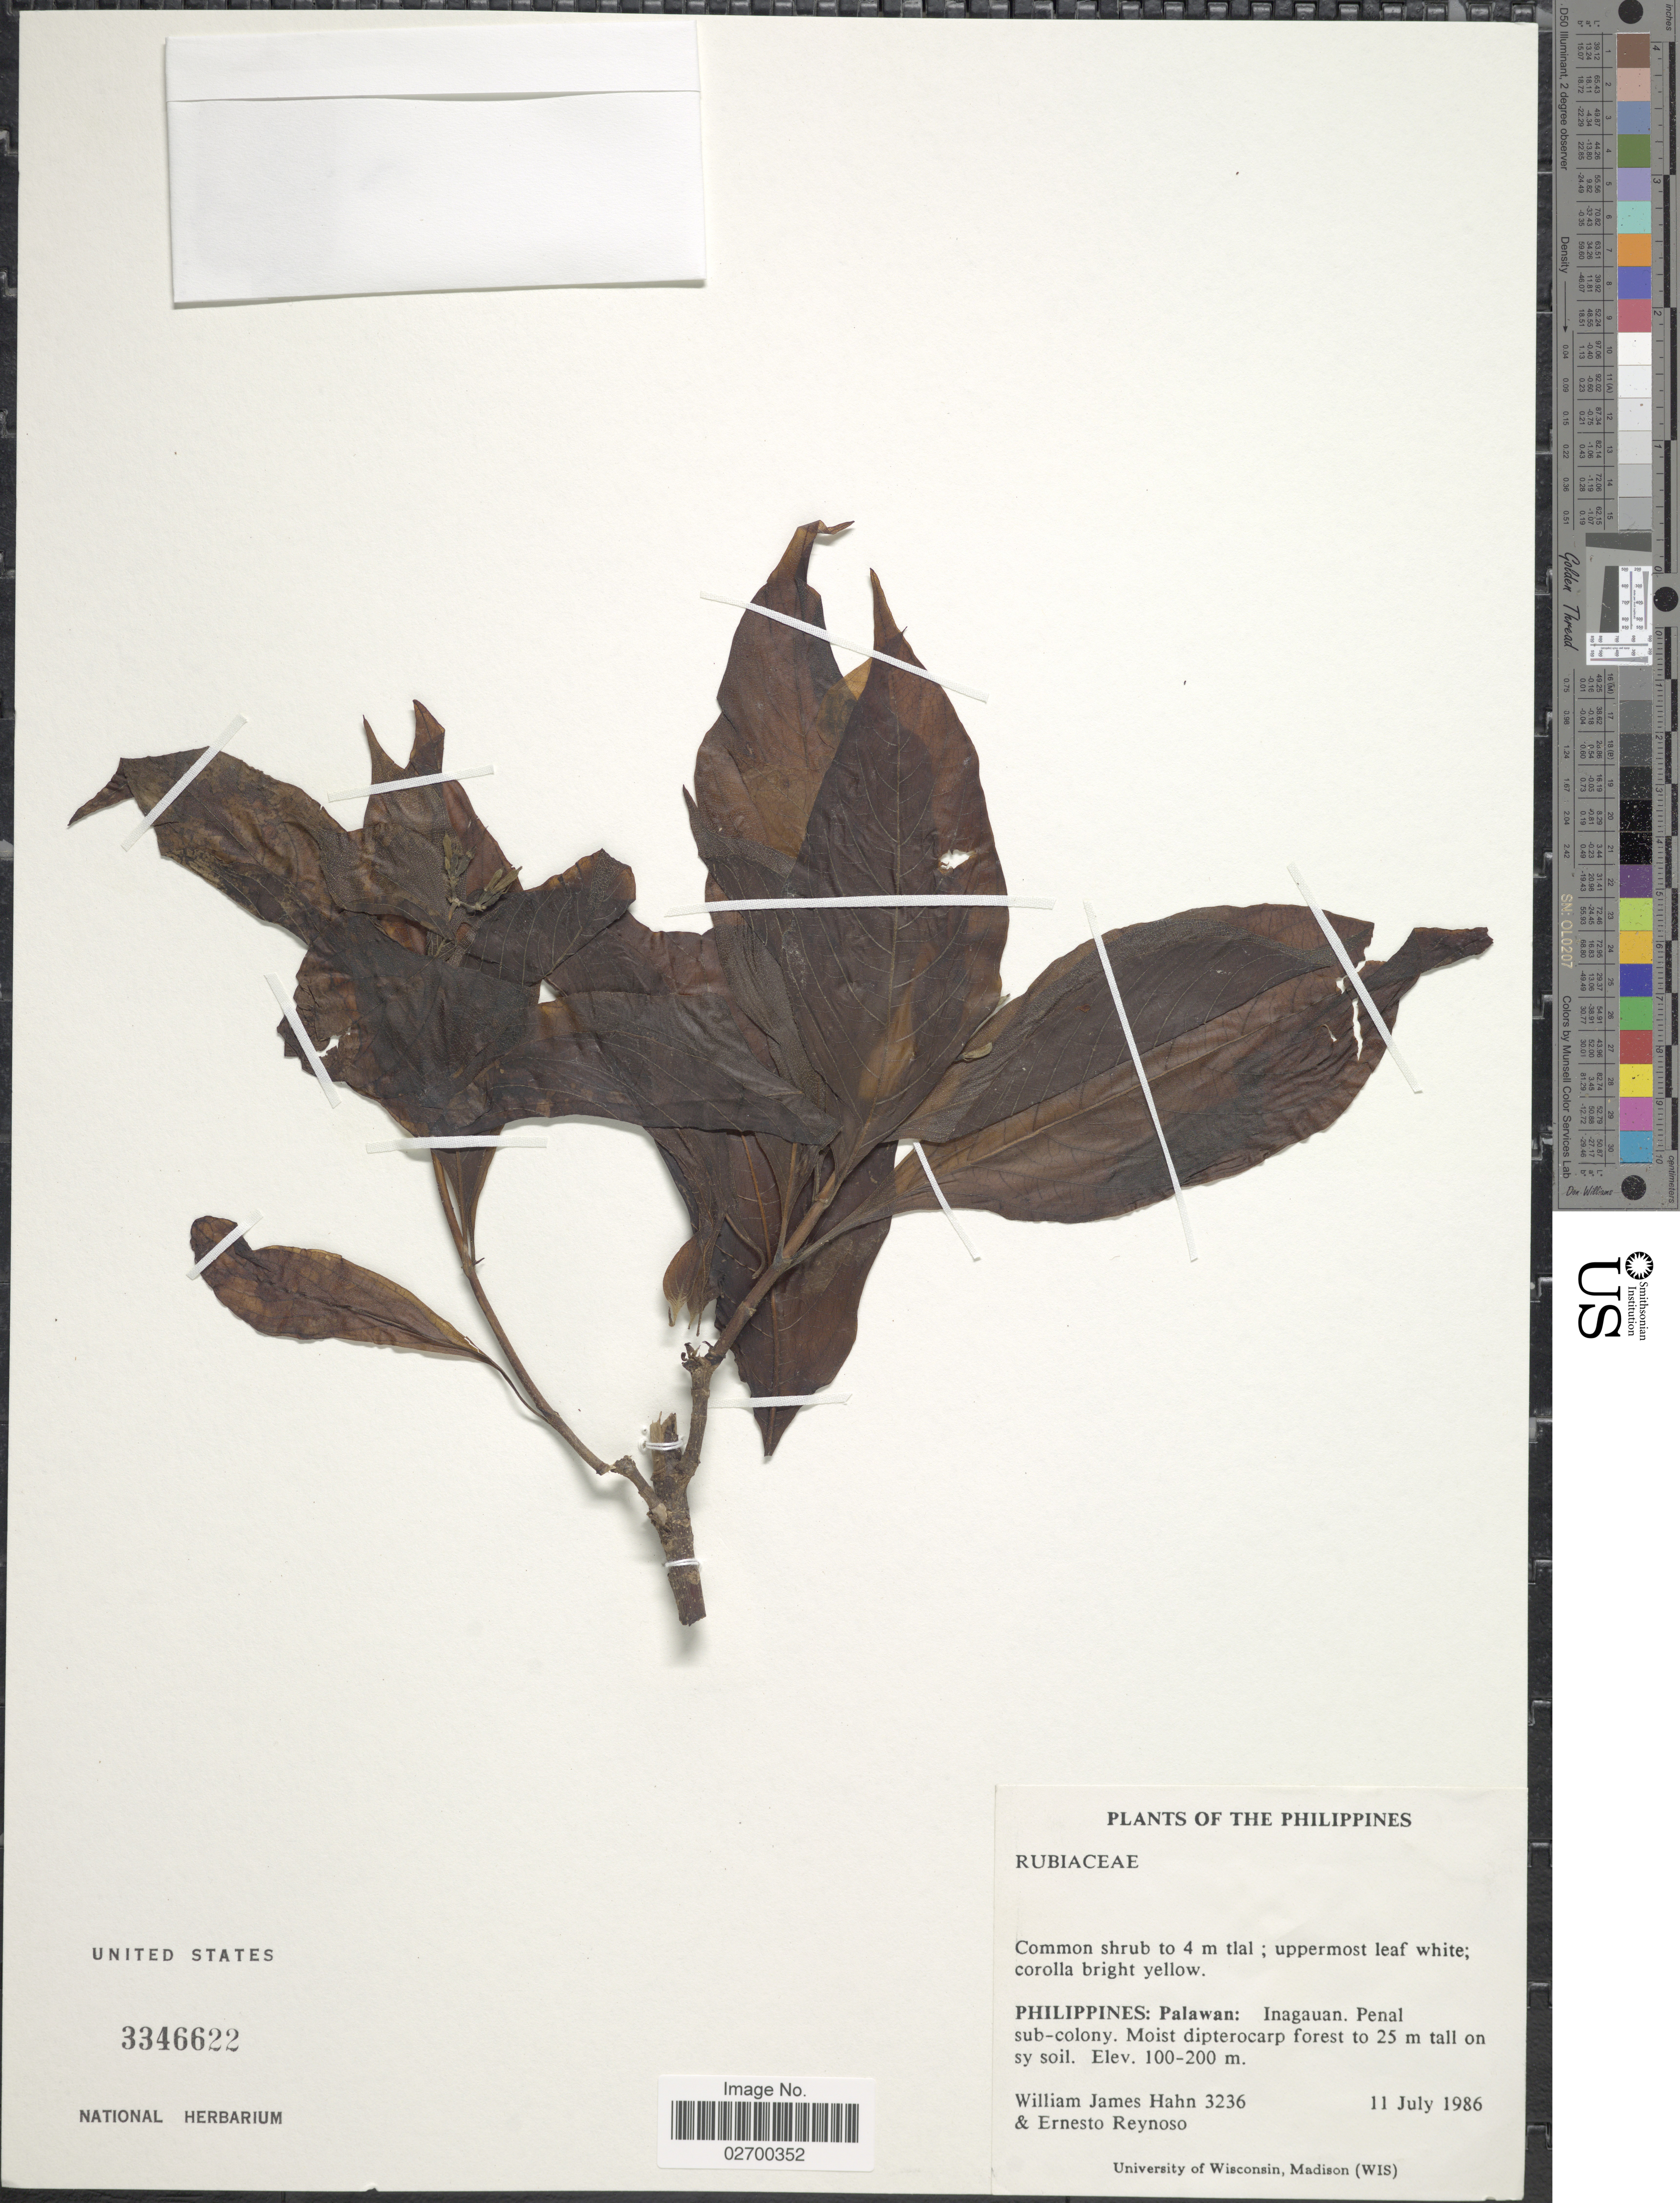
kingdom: Plantae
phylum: Tracheophyta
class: Magnoliopsida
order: Gentianales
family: Rubiaceae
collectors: W. J. Hahn & E. Reynoso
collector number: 3236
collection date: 1986-07-11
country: Philippines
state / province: Mimaropa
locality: Palawan: Inagauan. Penal sub-colony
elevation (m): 100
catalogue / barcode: US 3346622